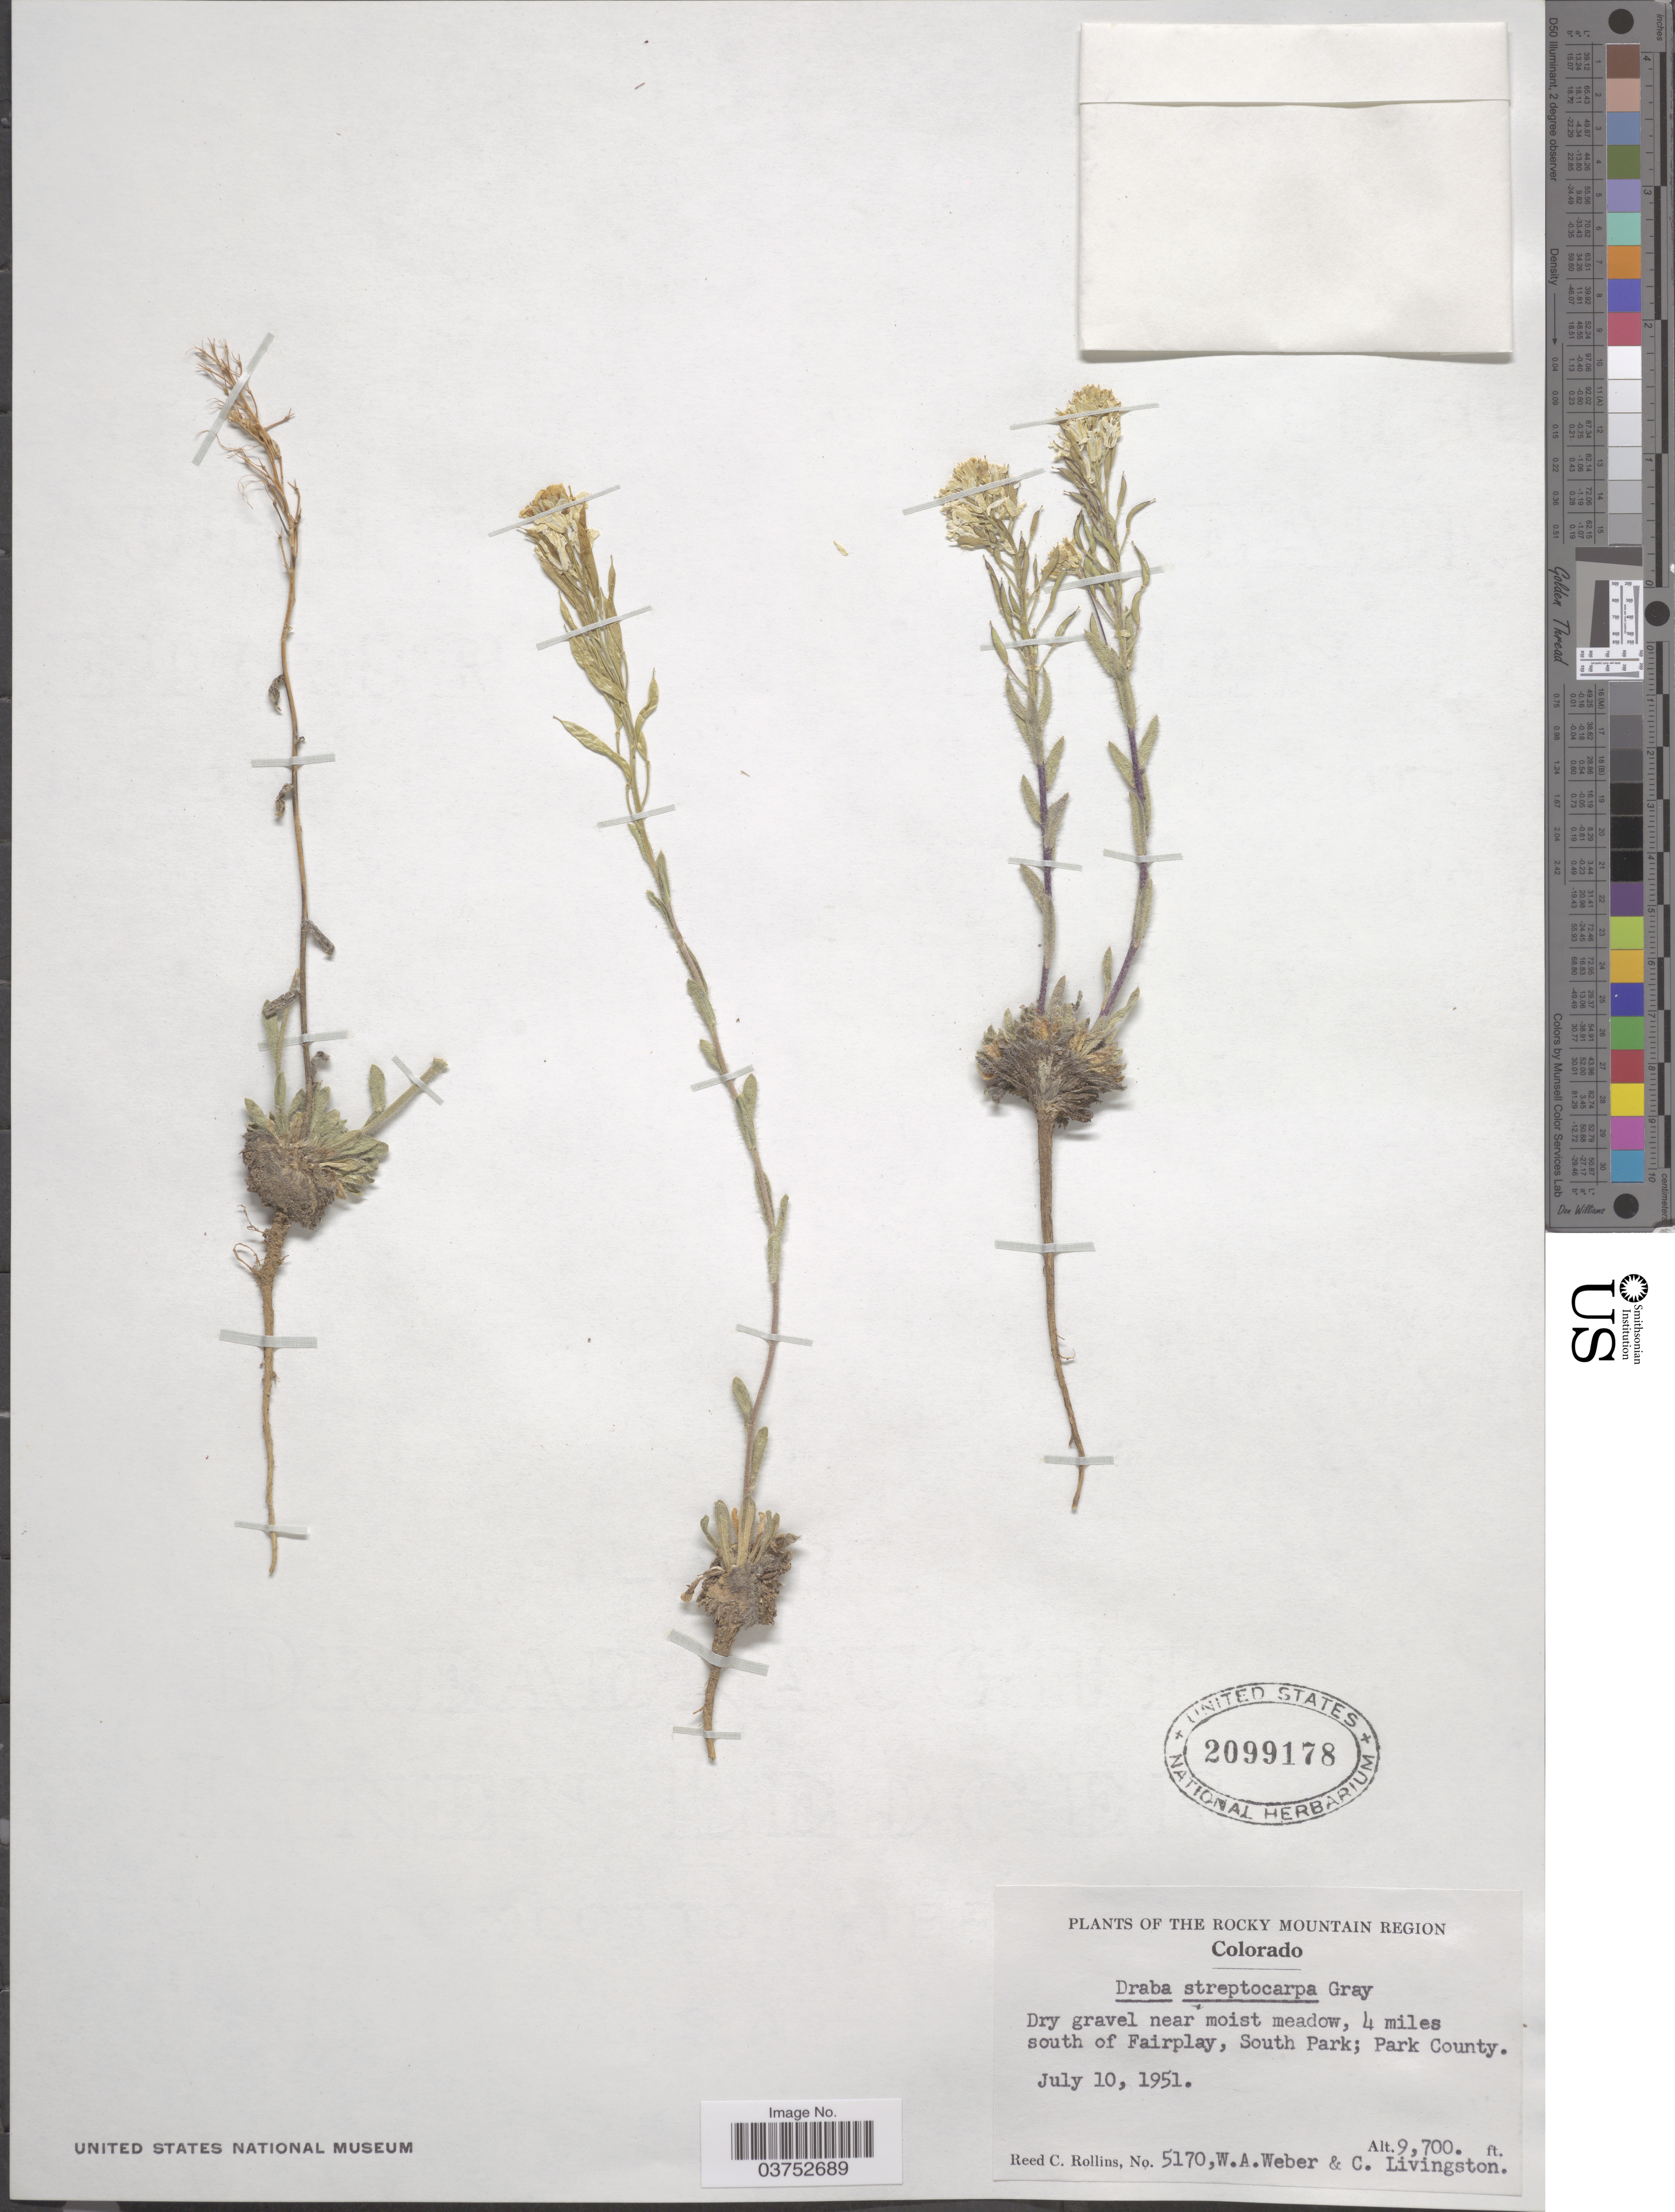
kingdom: Plantae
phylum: Tracheophyta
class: Magnoliopsida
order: Brassicales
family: Brassicaceae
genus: Draba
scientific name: Draba streptocarpa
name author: A. Gray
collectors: R. C. Rollins, W. A. Weber & C. Livingston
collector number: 5170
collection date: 1951-07-10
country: United States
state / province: Colorado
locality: The Rocky Mountain Region. 4 miles south of Fairplay, South Park; Park County.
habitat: dry gravel near moist meadow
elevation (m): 2957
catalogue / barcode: US 2099178